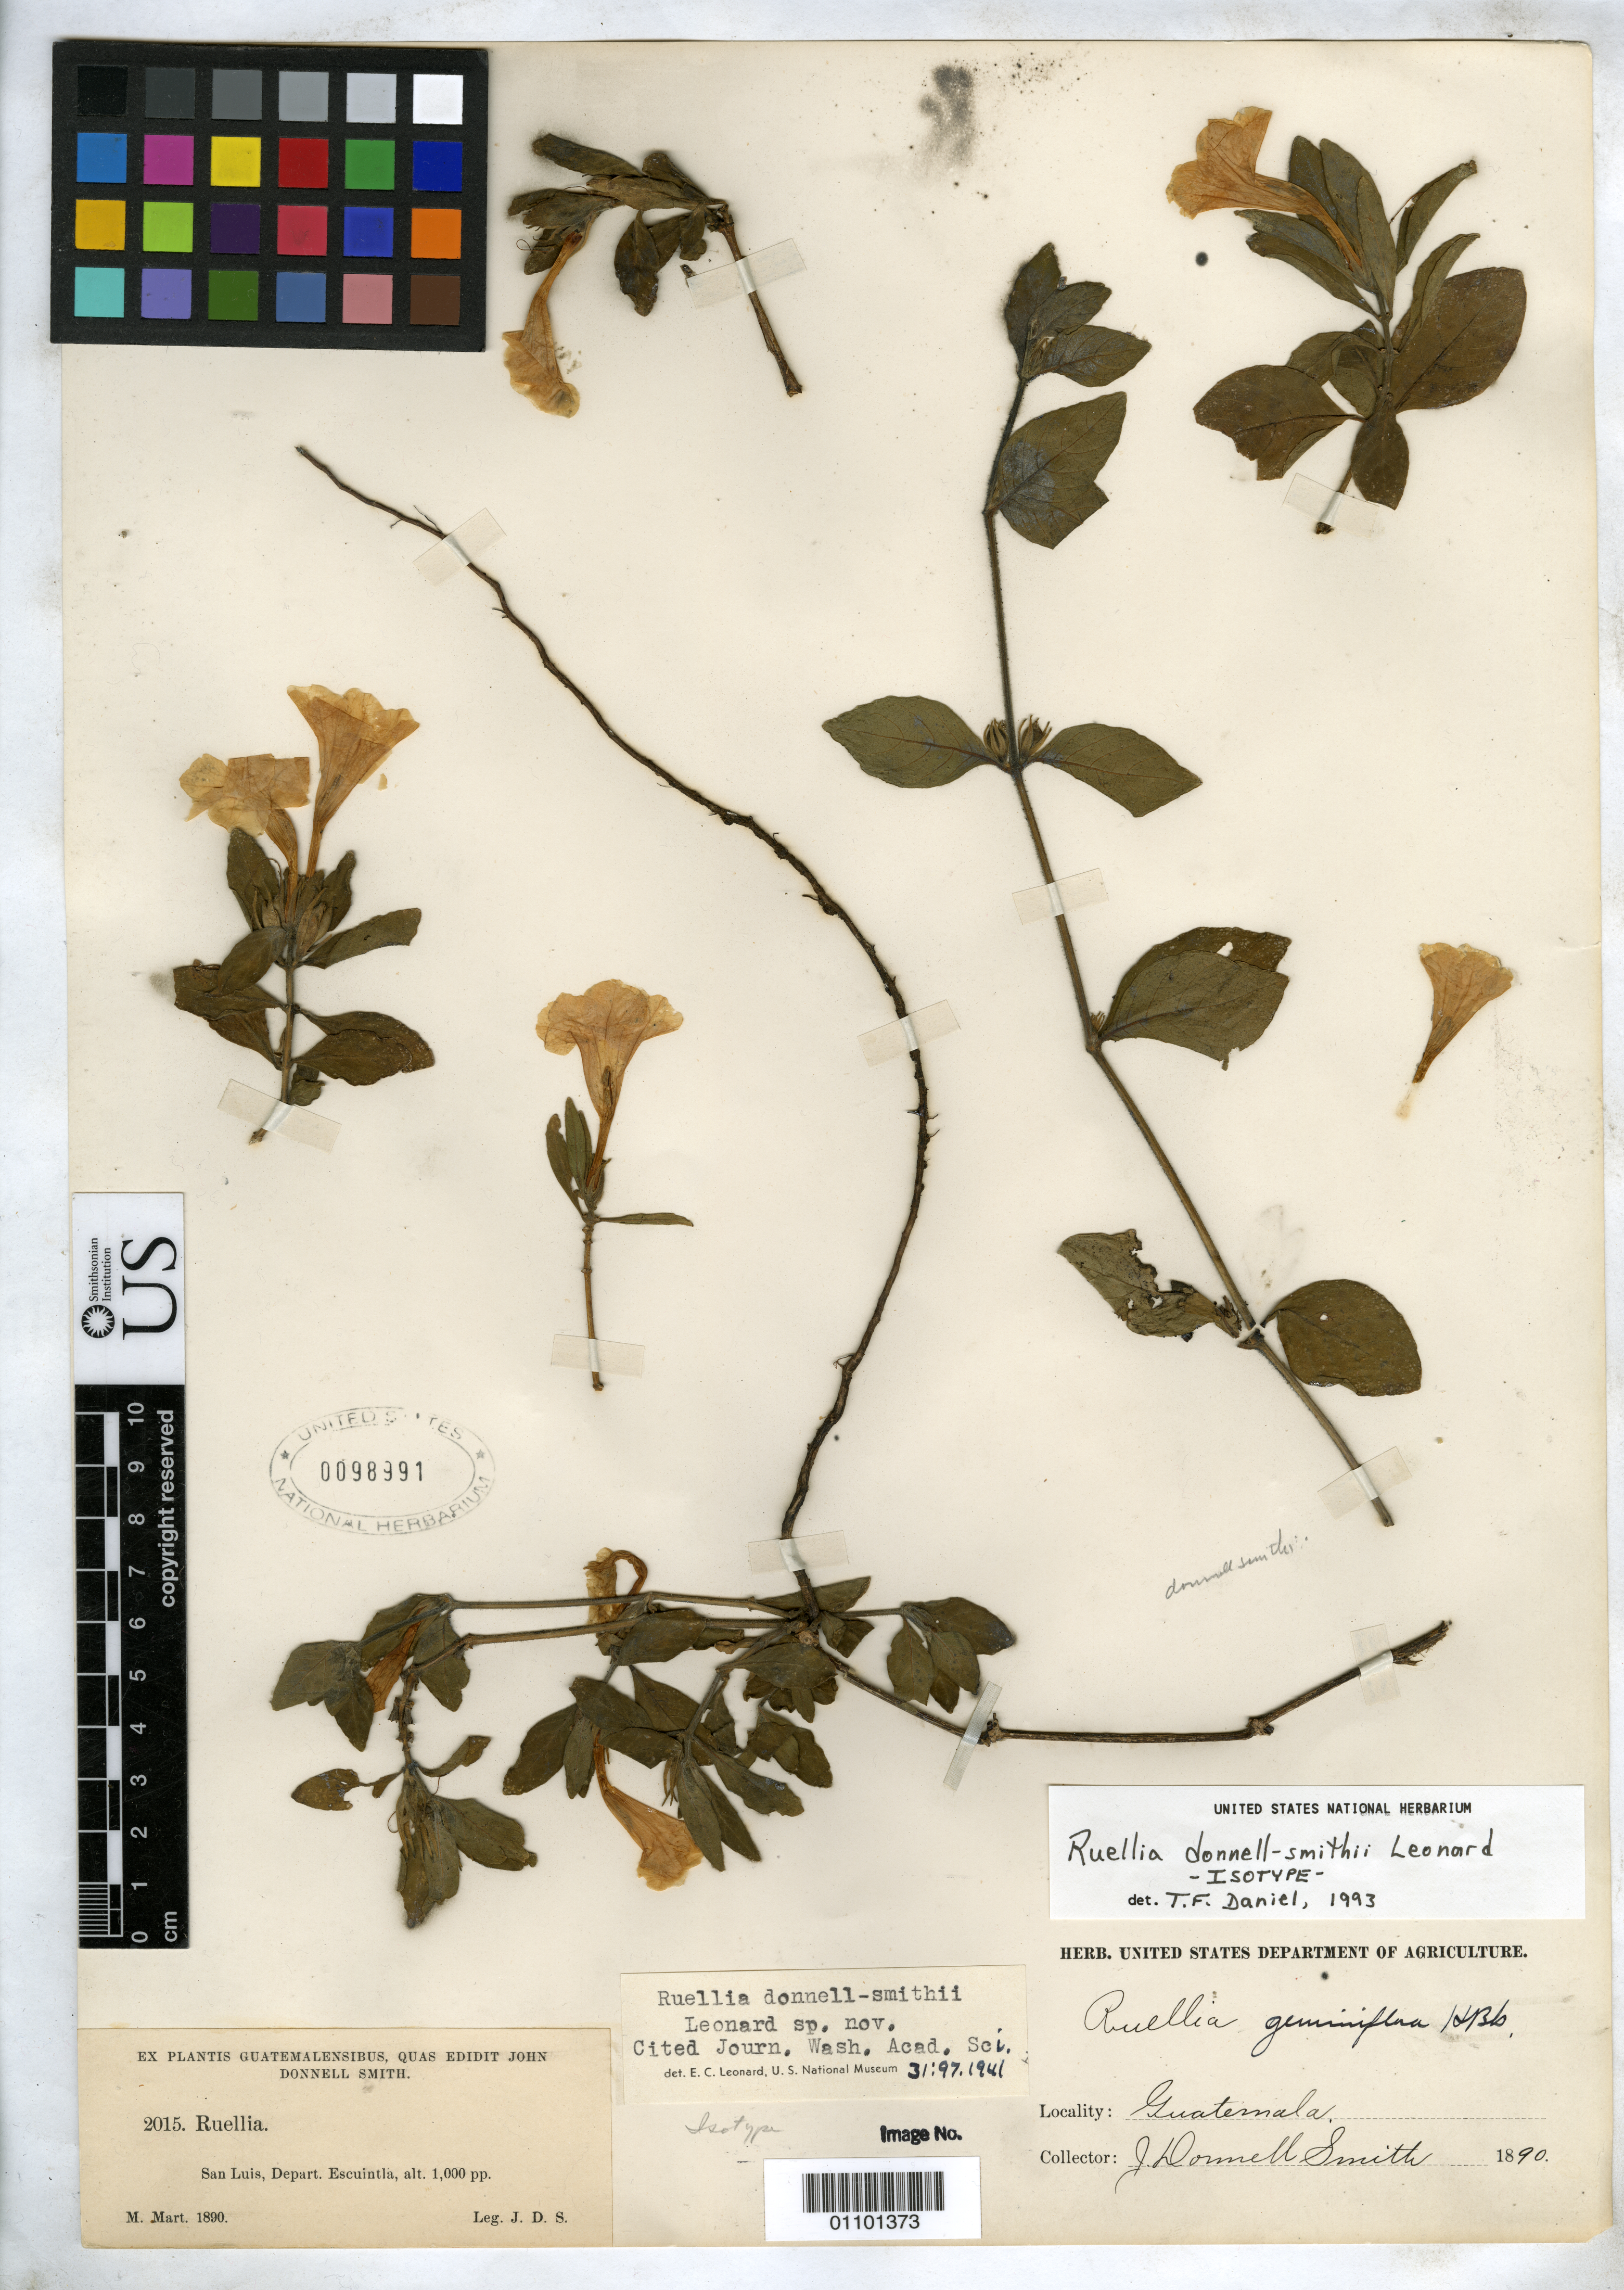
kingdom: Plantae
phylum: Tracheophyta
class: Magnoliopsida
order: Lamiales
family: Acanthaceae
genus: Ruellia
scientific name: Ruellia donnell-smithii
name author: Leonard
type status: Isotype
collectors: J. Donnell Smith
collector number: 2015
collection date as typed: Mar 1890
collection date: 1890-03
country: Guatemala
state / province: Escuintla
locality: San Luis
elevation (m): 305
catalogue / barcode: US 98991